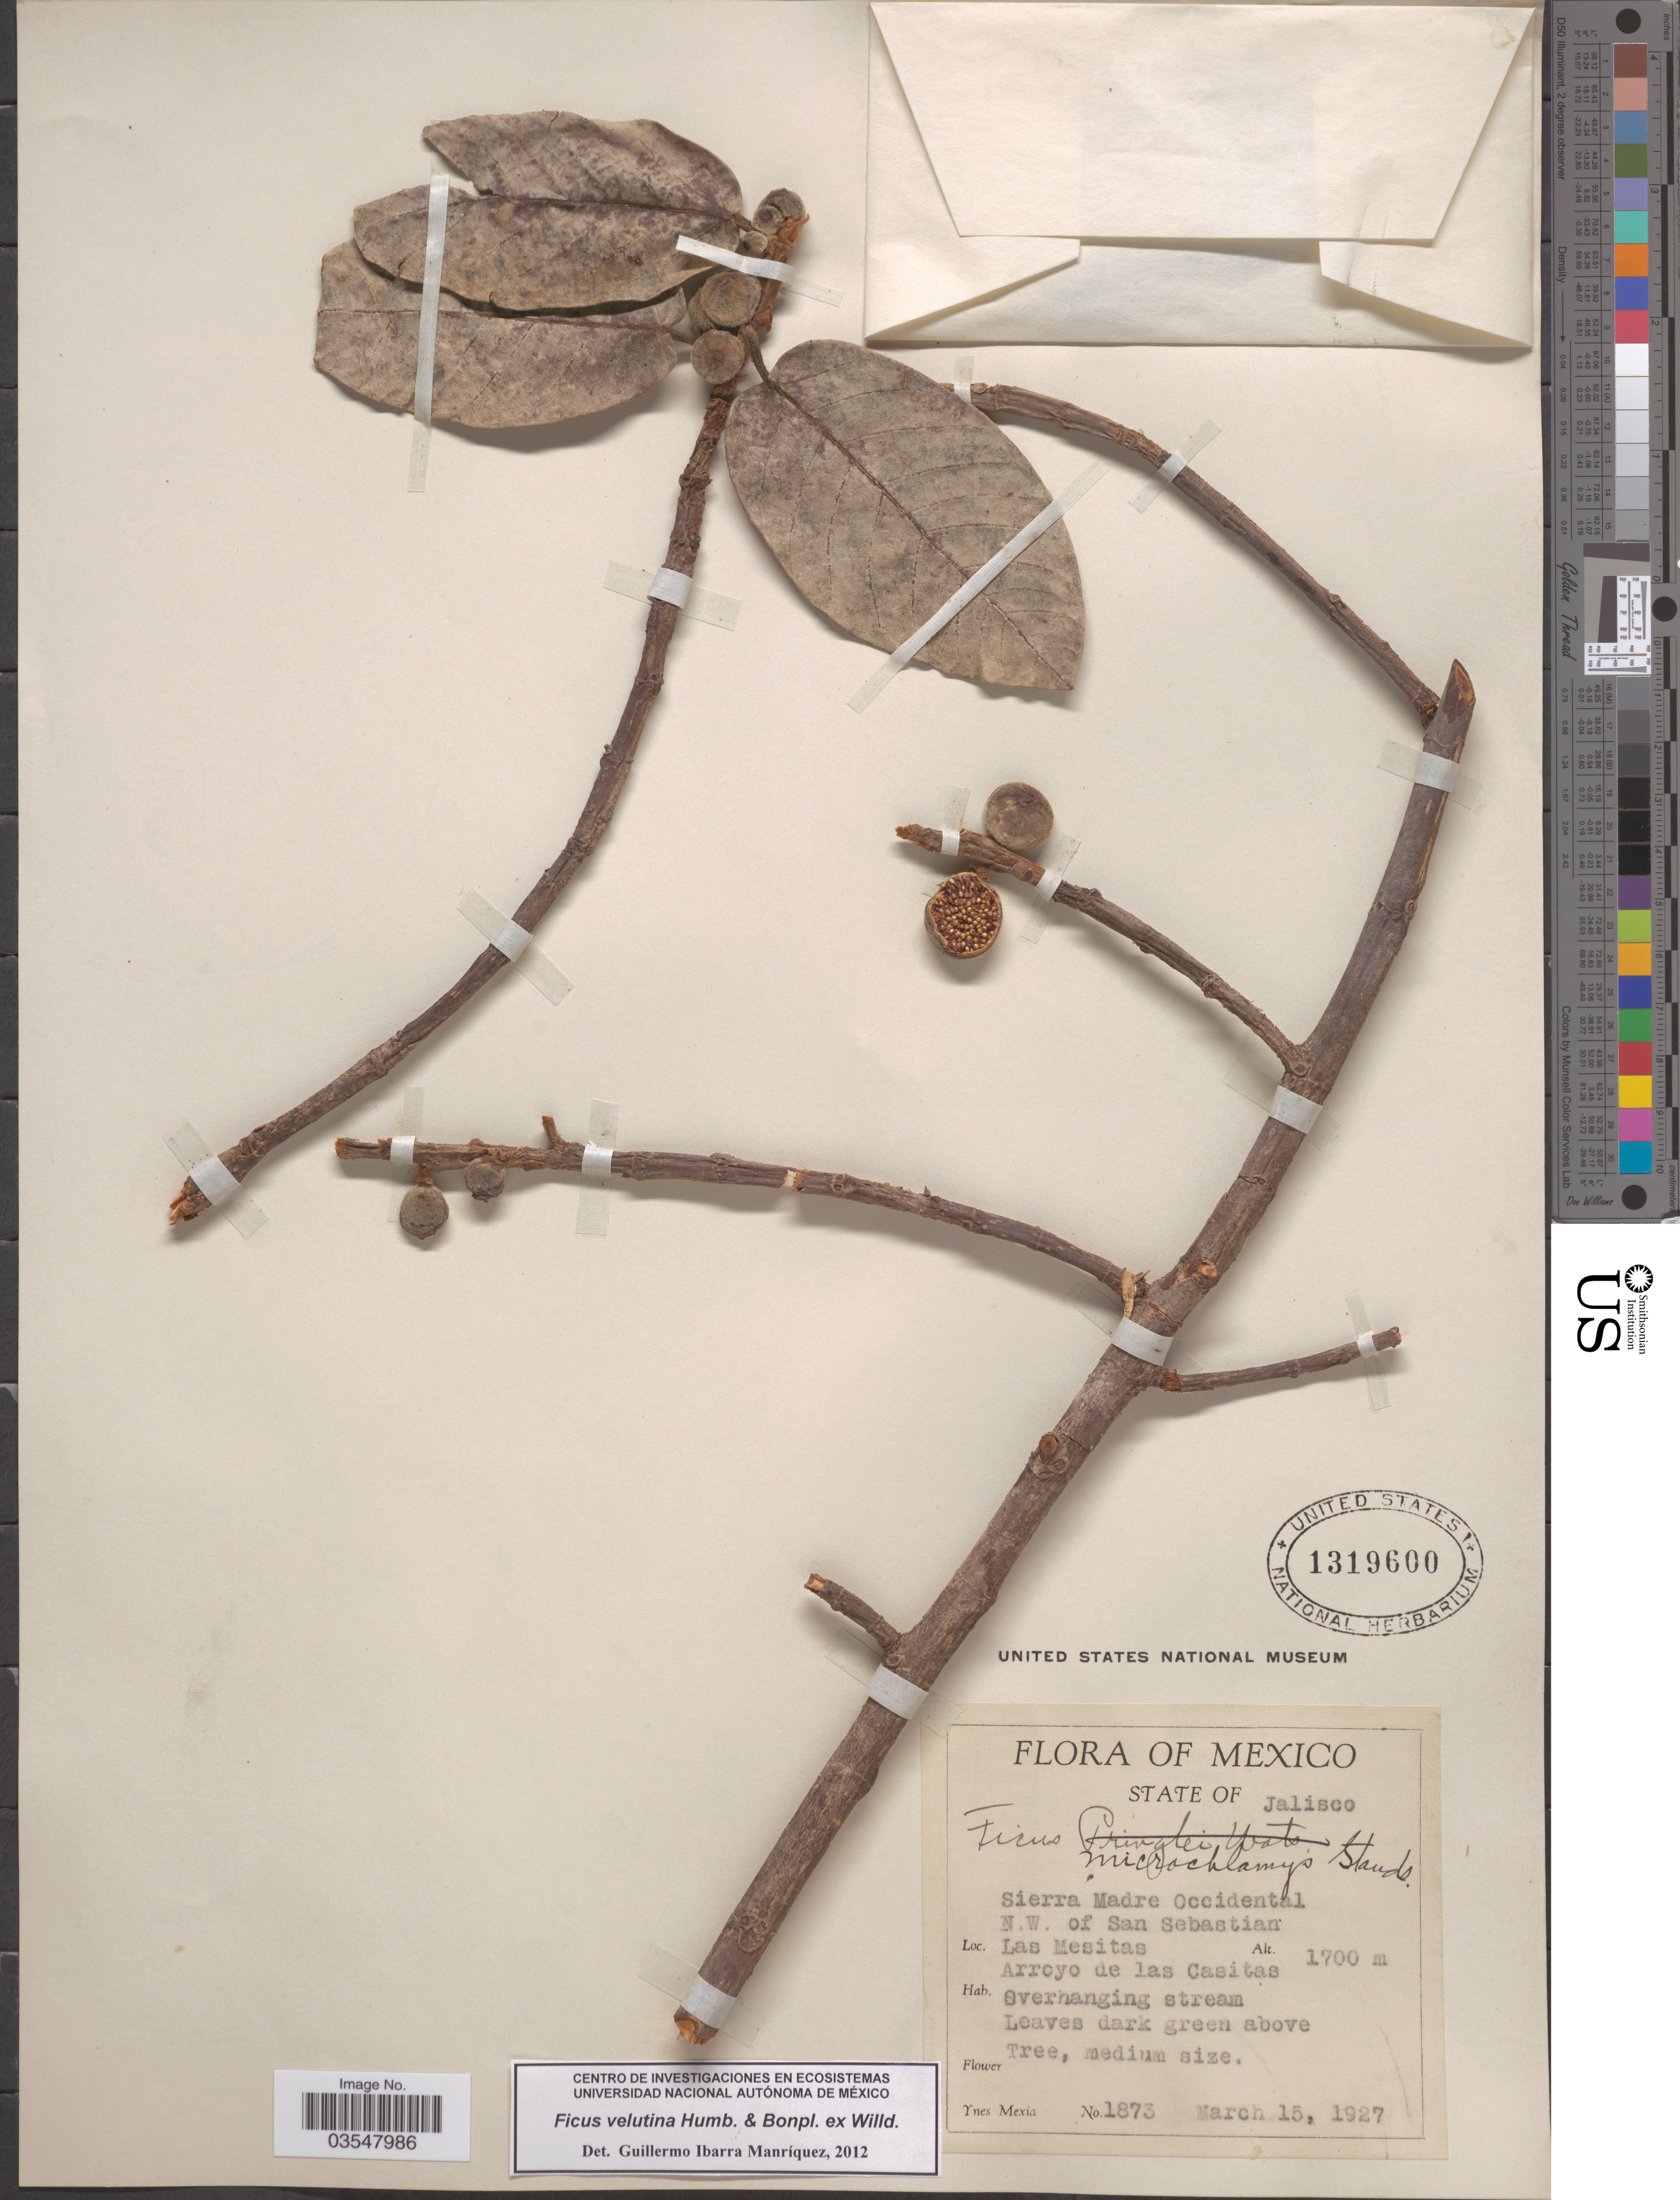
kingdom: Plantae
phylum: Tracheophyta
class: Magnoliopsida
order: Rosales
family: Moraceae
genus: Ficus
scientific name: Ficus velutina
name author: Humb. & Bonpl. ex Willd.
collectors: Y. Mexia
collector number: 1873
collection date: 1927-03-15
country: Mexico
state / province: Jalisco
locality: Sierra Madre Occidental. N.W. of San Sebastian. Las Mesitas. Arroyo de las Casitas.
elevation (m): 1700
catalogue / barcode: US 1319600